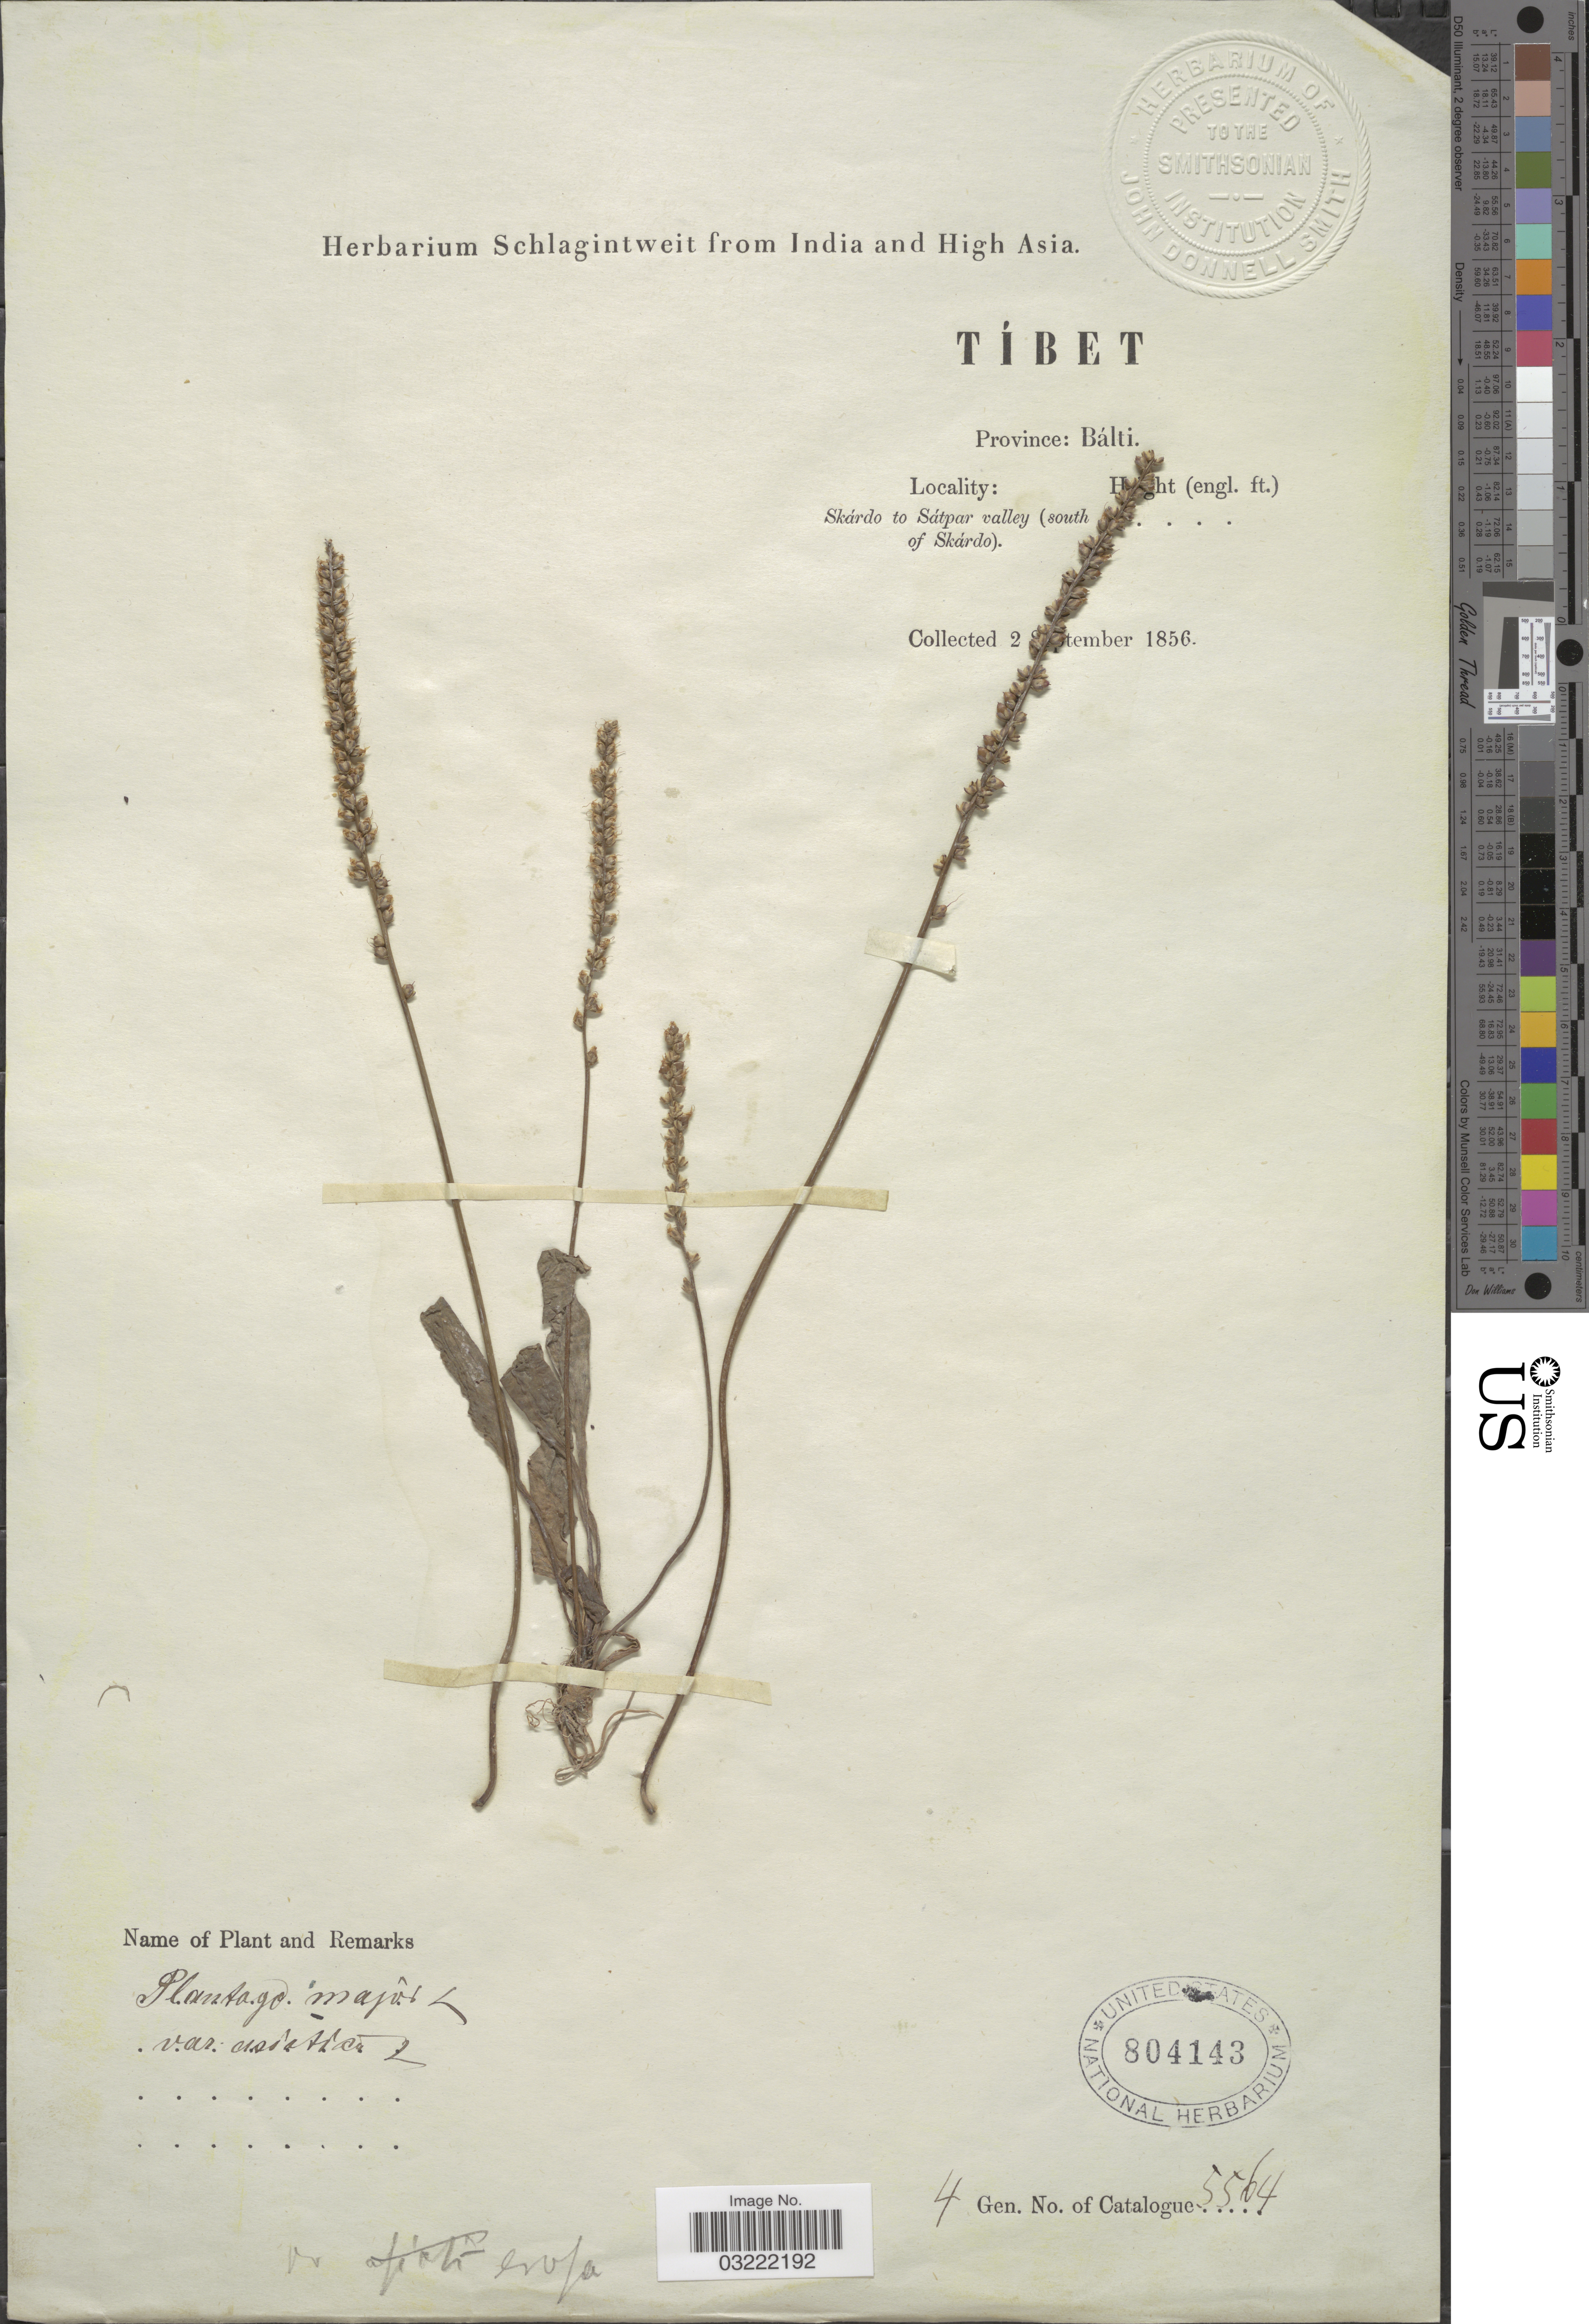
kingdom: Plantae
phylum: Tracheophyta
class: Magnoliopsida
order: Lamiales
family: Plantaginaceae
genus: Plantago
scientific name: Plantago major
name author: L.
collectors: ex herb. Schlagintweit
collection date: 1856-09-02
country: China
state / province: Xizang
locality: Tíbet. Province: Bálti. Skárdo to Sátpar valley (south of Skárdo).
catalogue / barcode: US 804143